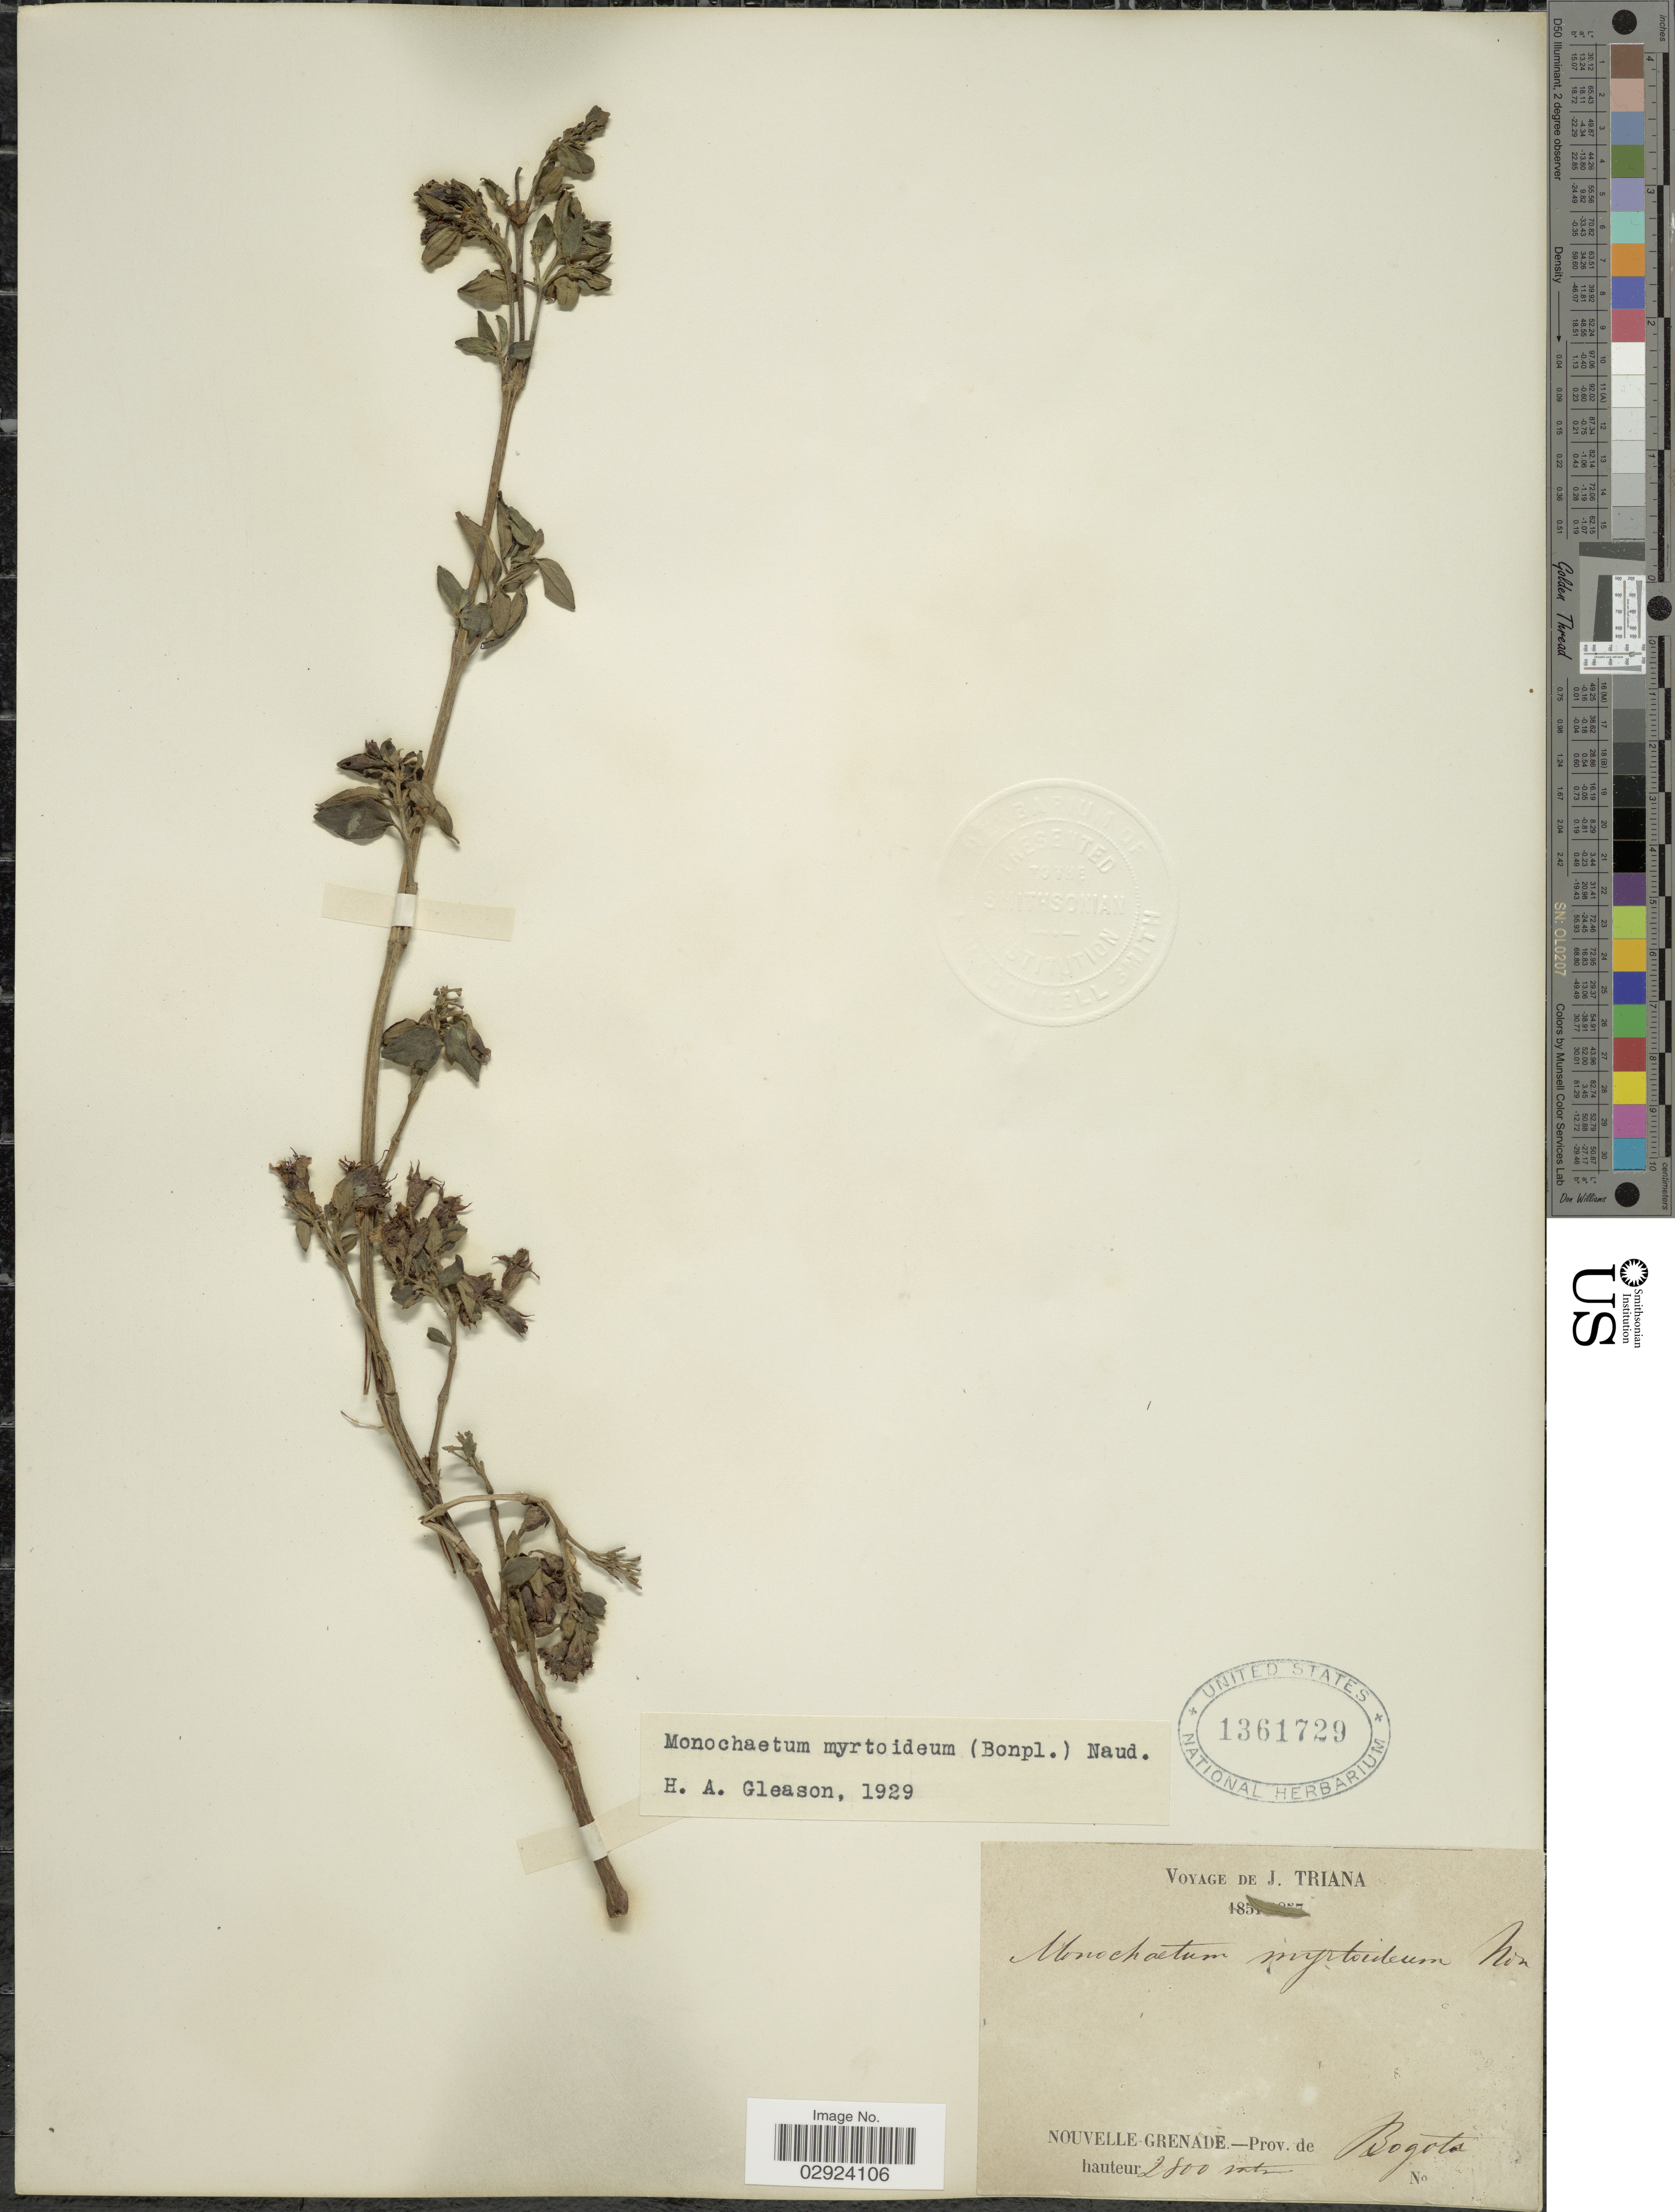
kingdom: Plantae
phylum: Tracheophyta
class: Magnoliopsida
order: Myrtales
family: Melastomataceae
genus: Monochaetum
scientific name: Monochaetum myrtoideum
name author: Naudin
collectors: J. Triana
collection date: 1851/1857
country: Colombia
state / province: Bogota D.C.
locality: Nouvelle-Grenade - Prov. de Bogota.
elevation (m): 2800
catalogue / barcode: US 1361729